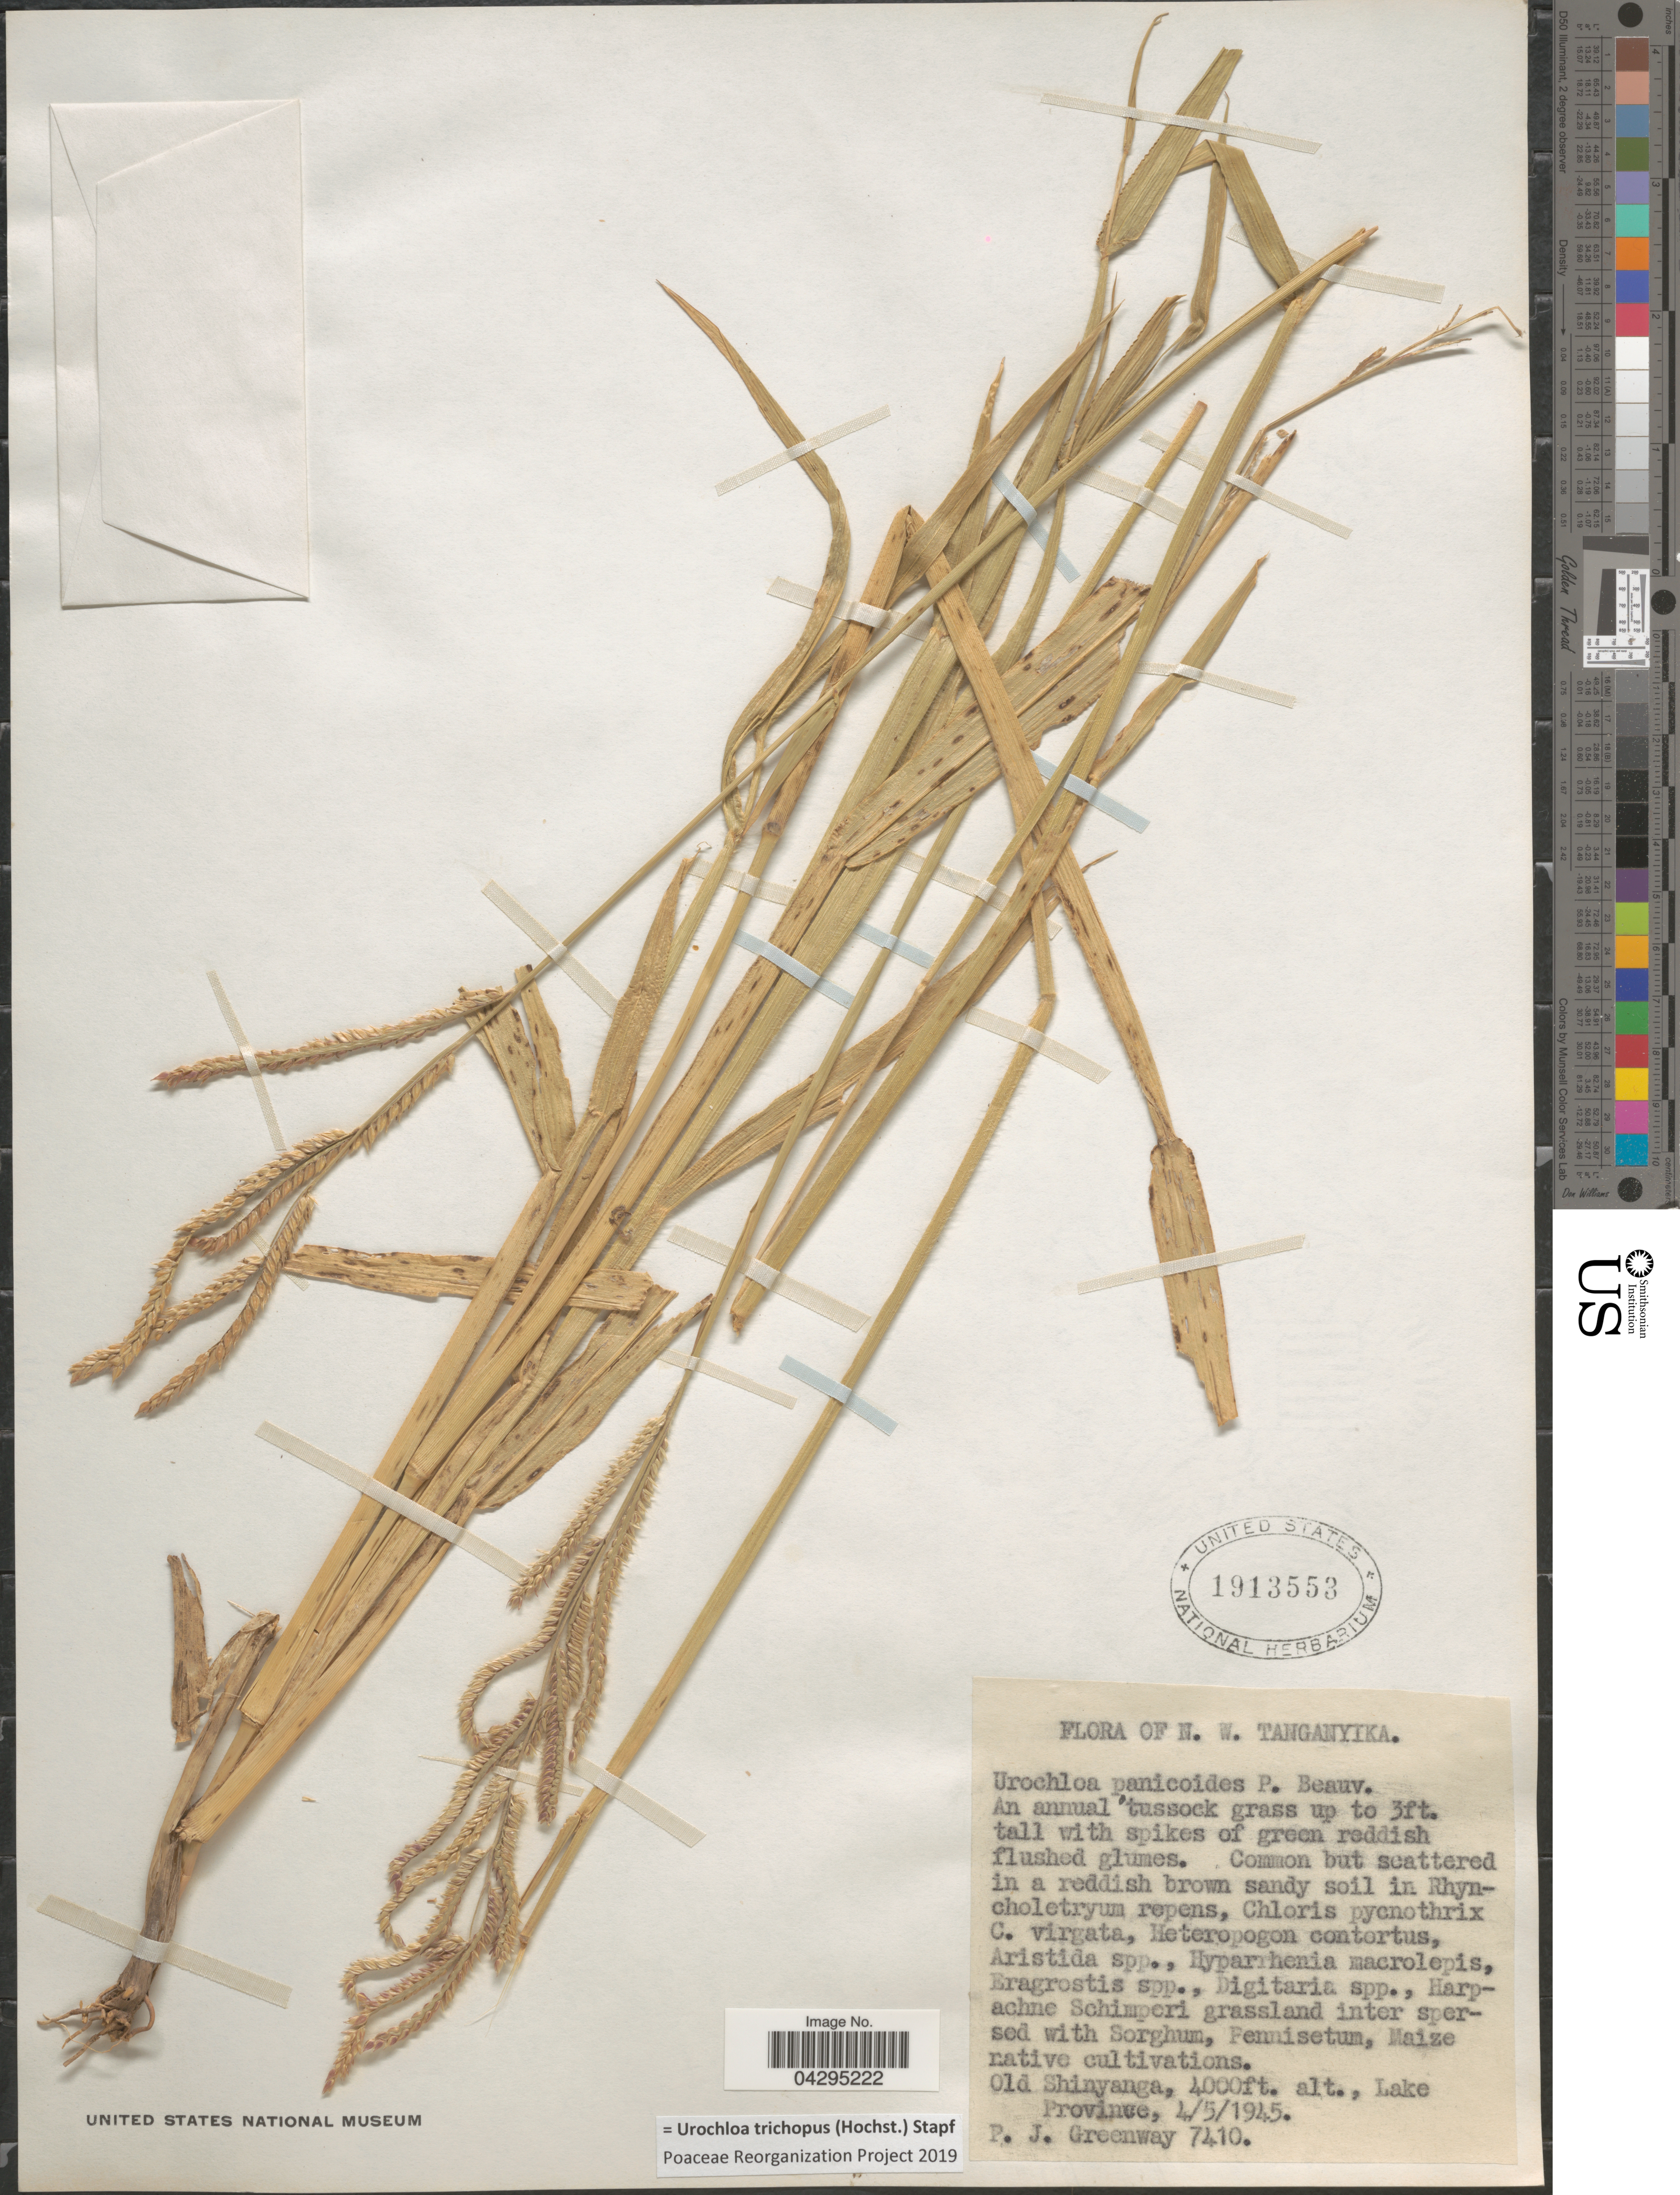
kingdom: Plantae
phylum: Tracheophyta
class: Liliopsida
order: Poales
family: Poaceae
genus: Urochloa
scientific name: Urochloa trichopus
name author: (Hochst.) Stapf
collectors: P. J. Greenway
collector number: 7410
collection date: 1945-05-04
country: Tanzania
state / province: Shinyanga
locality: N. W. Tanganyika. Old Shinyanga, Lake Province.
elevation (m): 1219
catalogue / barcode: US 1913553